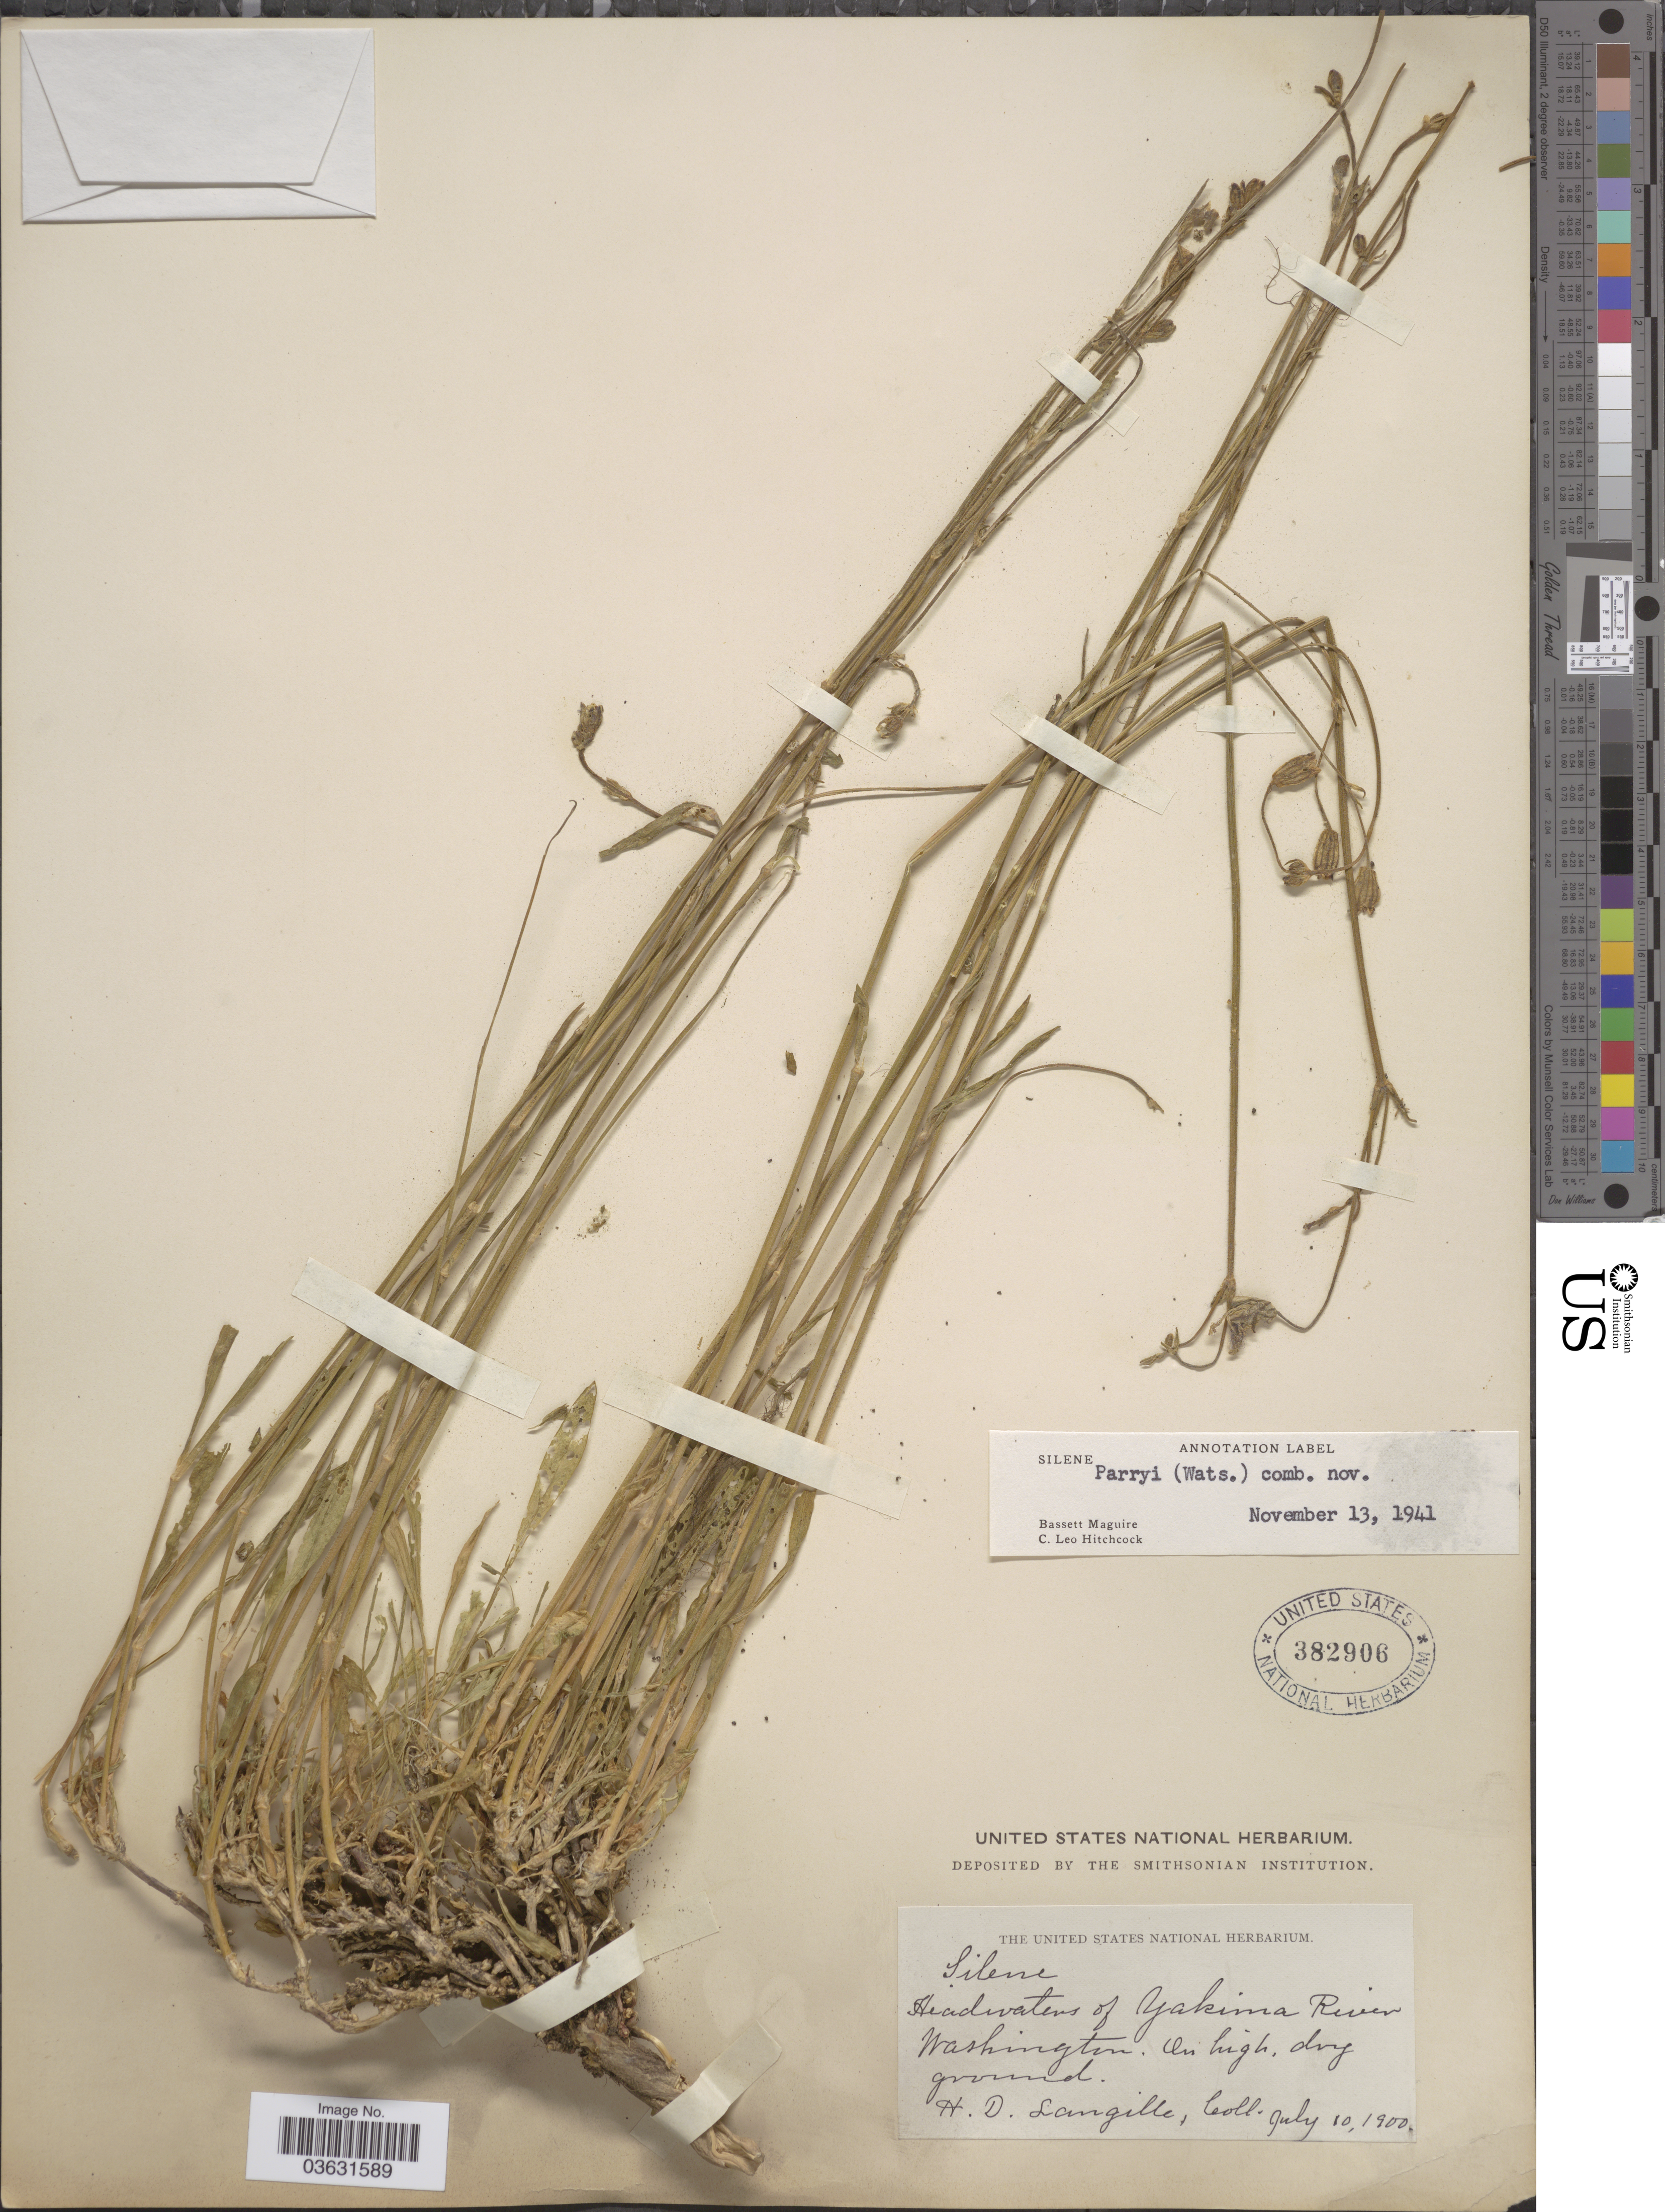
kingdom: Plantae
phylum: Tracheophyta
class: Magnoliopsida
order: Caryophyllales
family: Caryophyllaceae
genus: Silene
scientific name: Silene parryi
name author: (S. Watson) C.L. Hitchc. & Maguire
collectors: H. Langille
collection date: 1900-07-10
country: United States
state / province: Washington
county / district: Yakima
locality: Headwaters of Yakima River.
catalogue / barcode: US 382906